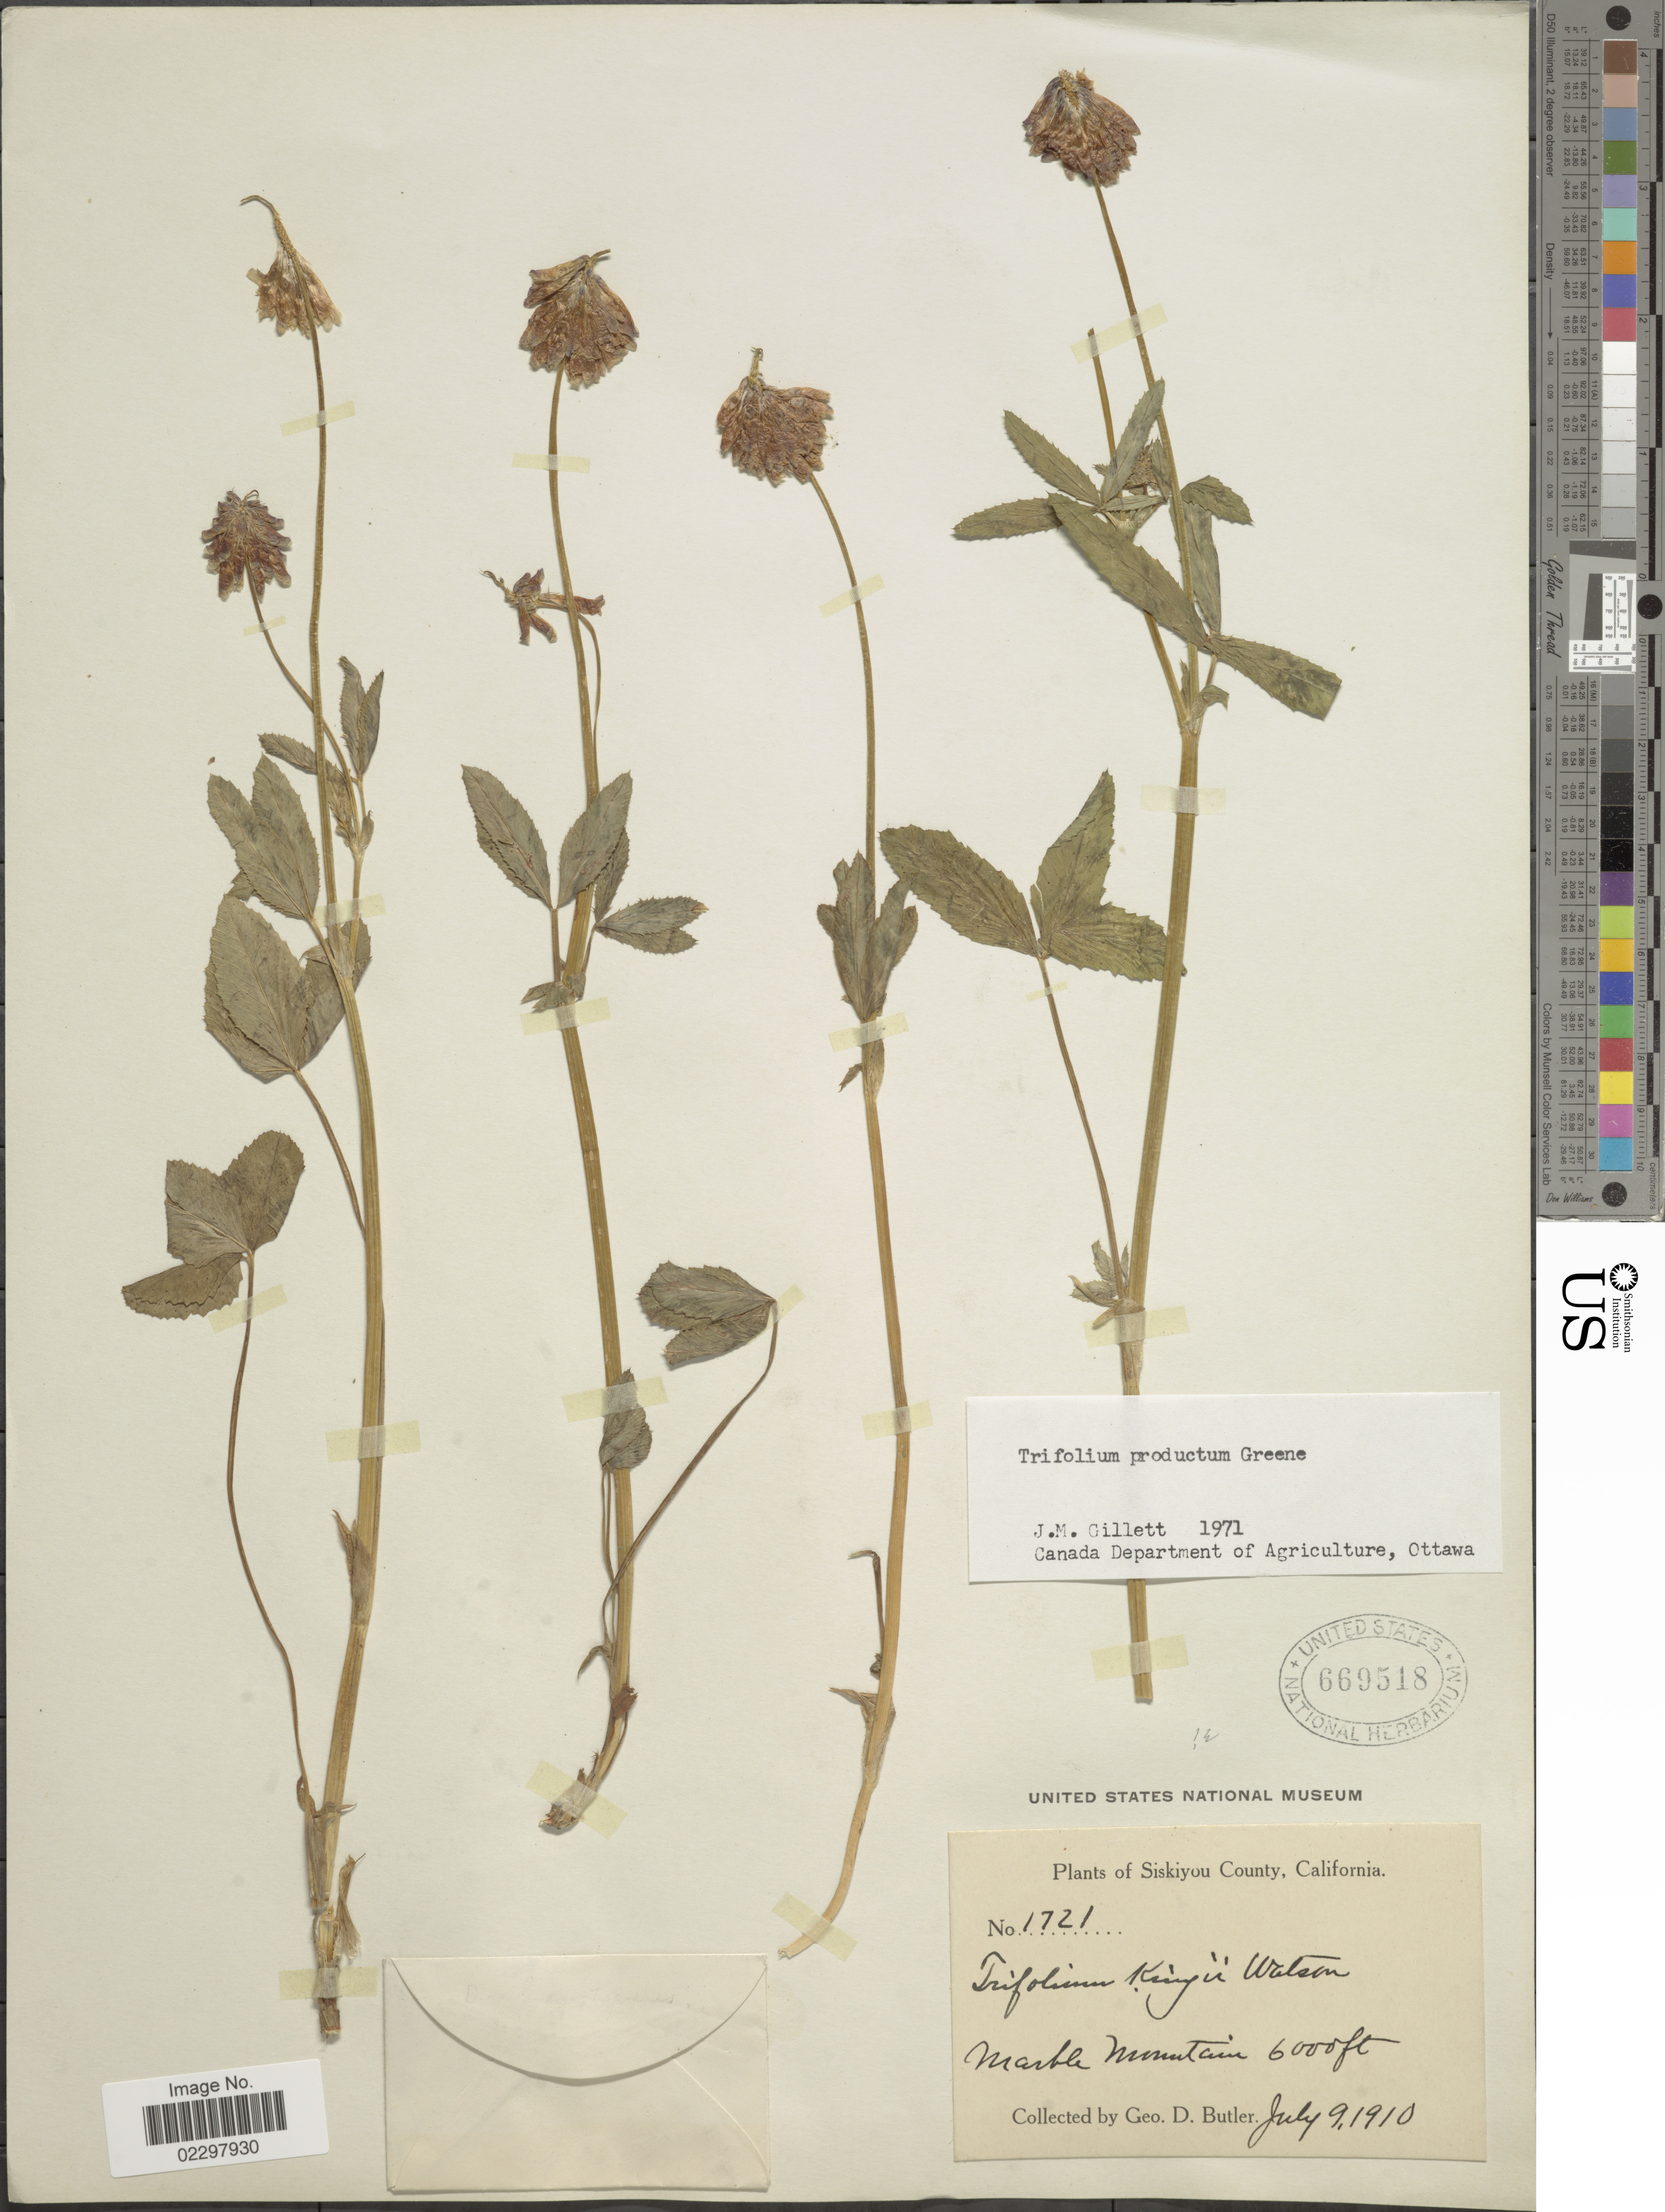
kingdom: Plantae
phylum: Tracheophyta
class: Magnoliopsida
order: Fabales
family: Fabaceae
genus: Trifolium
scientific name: Trifolium productum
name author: Greene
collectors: G. D. Butler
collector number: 1721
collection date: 1910-07-09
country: United States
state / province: California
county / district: Siskiyou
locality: Siskiyou County, Marble Mountain.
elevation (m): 1829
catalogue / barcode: US 669518